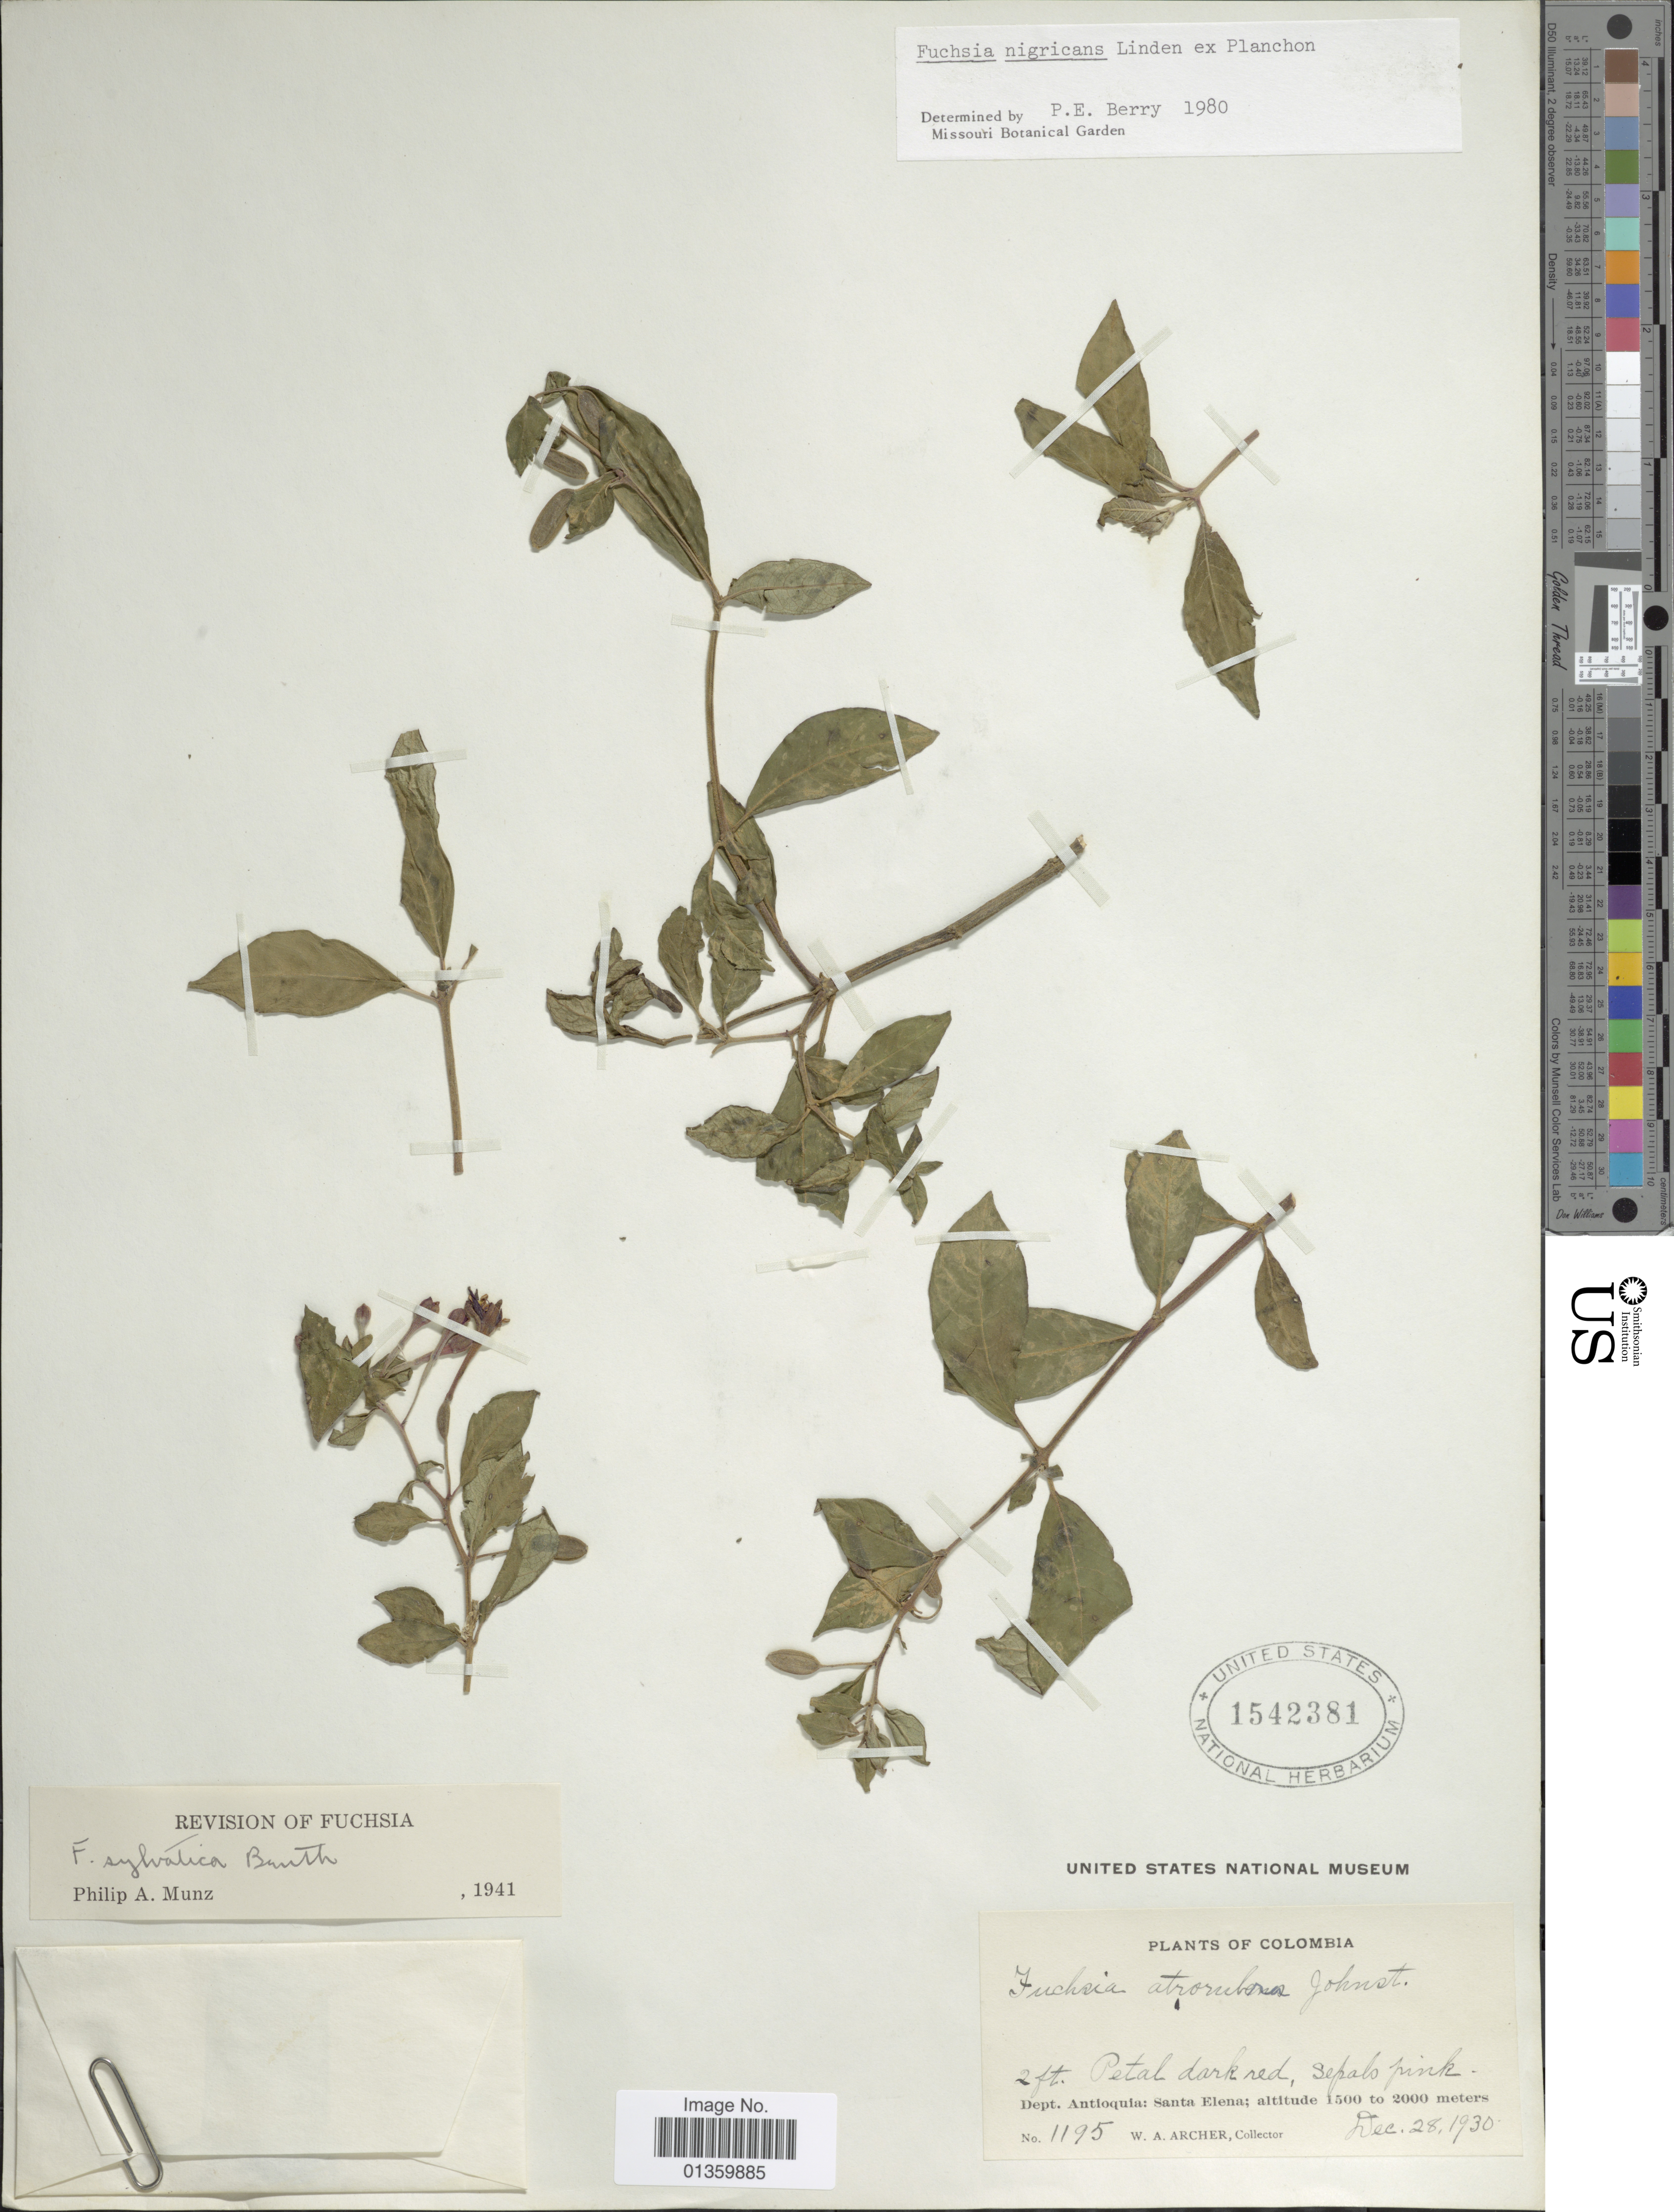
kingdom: Plantae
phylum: Tracheophyta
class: Magnoliopsida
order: Myrtales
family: Onagraceae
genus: Fuchsia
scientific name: Fuchsia nigricans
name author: Linden ex Planch.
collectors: W. A. Archer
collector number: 1195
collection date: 1930-12-28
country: Colombia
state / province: Antioquia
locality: Santa Elena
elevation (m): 1500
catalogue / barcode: US 1542381